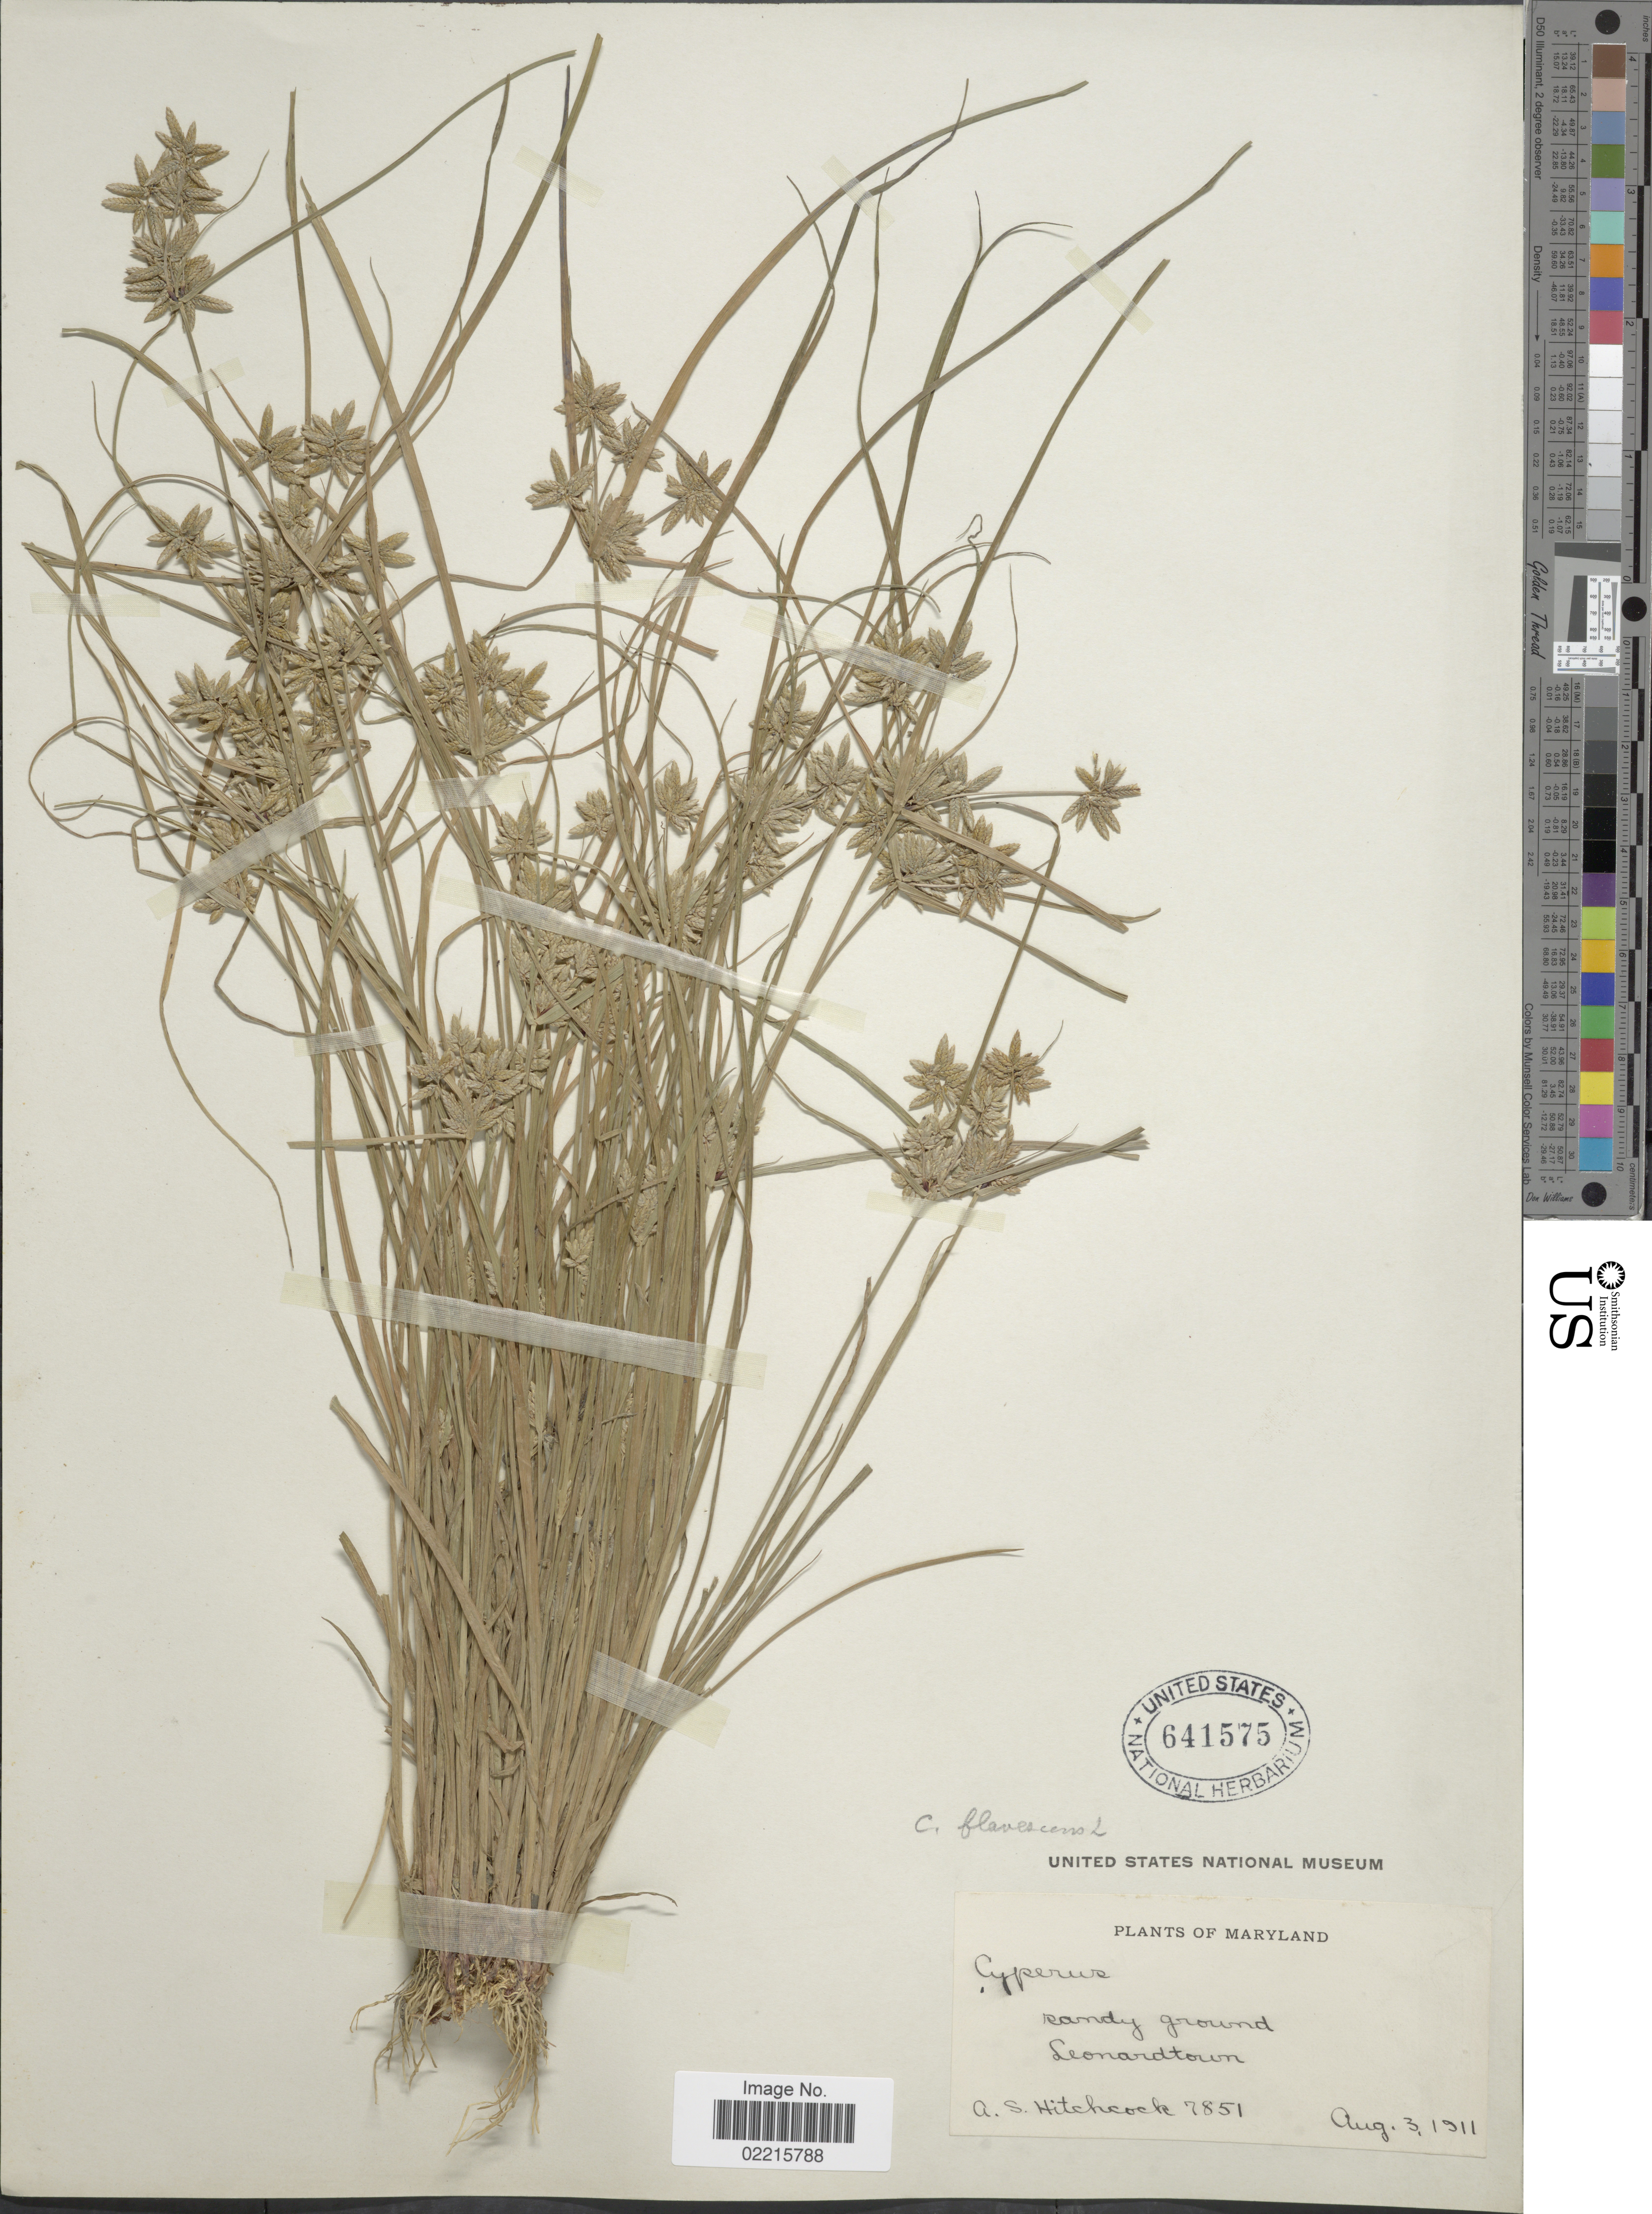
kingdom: Plantae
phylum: Tracheophyta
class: Liliopsida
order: Poales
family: Cyperaceae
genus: Cyperus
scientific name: Cyperus flavescens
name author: L.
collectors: A. S. Hitchcock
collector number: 7851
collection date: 1911-08-03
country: United States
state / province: Maryland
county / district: St. Mary's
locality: Leonardtown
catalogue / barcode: US 641575